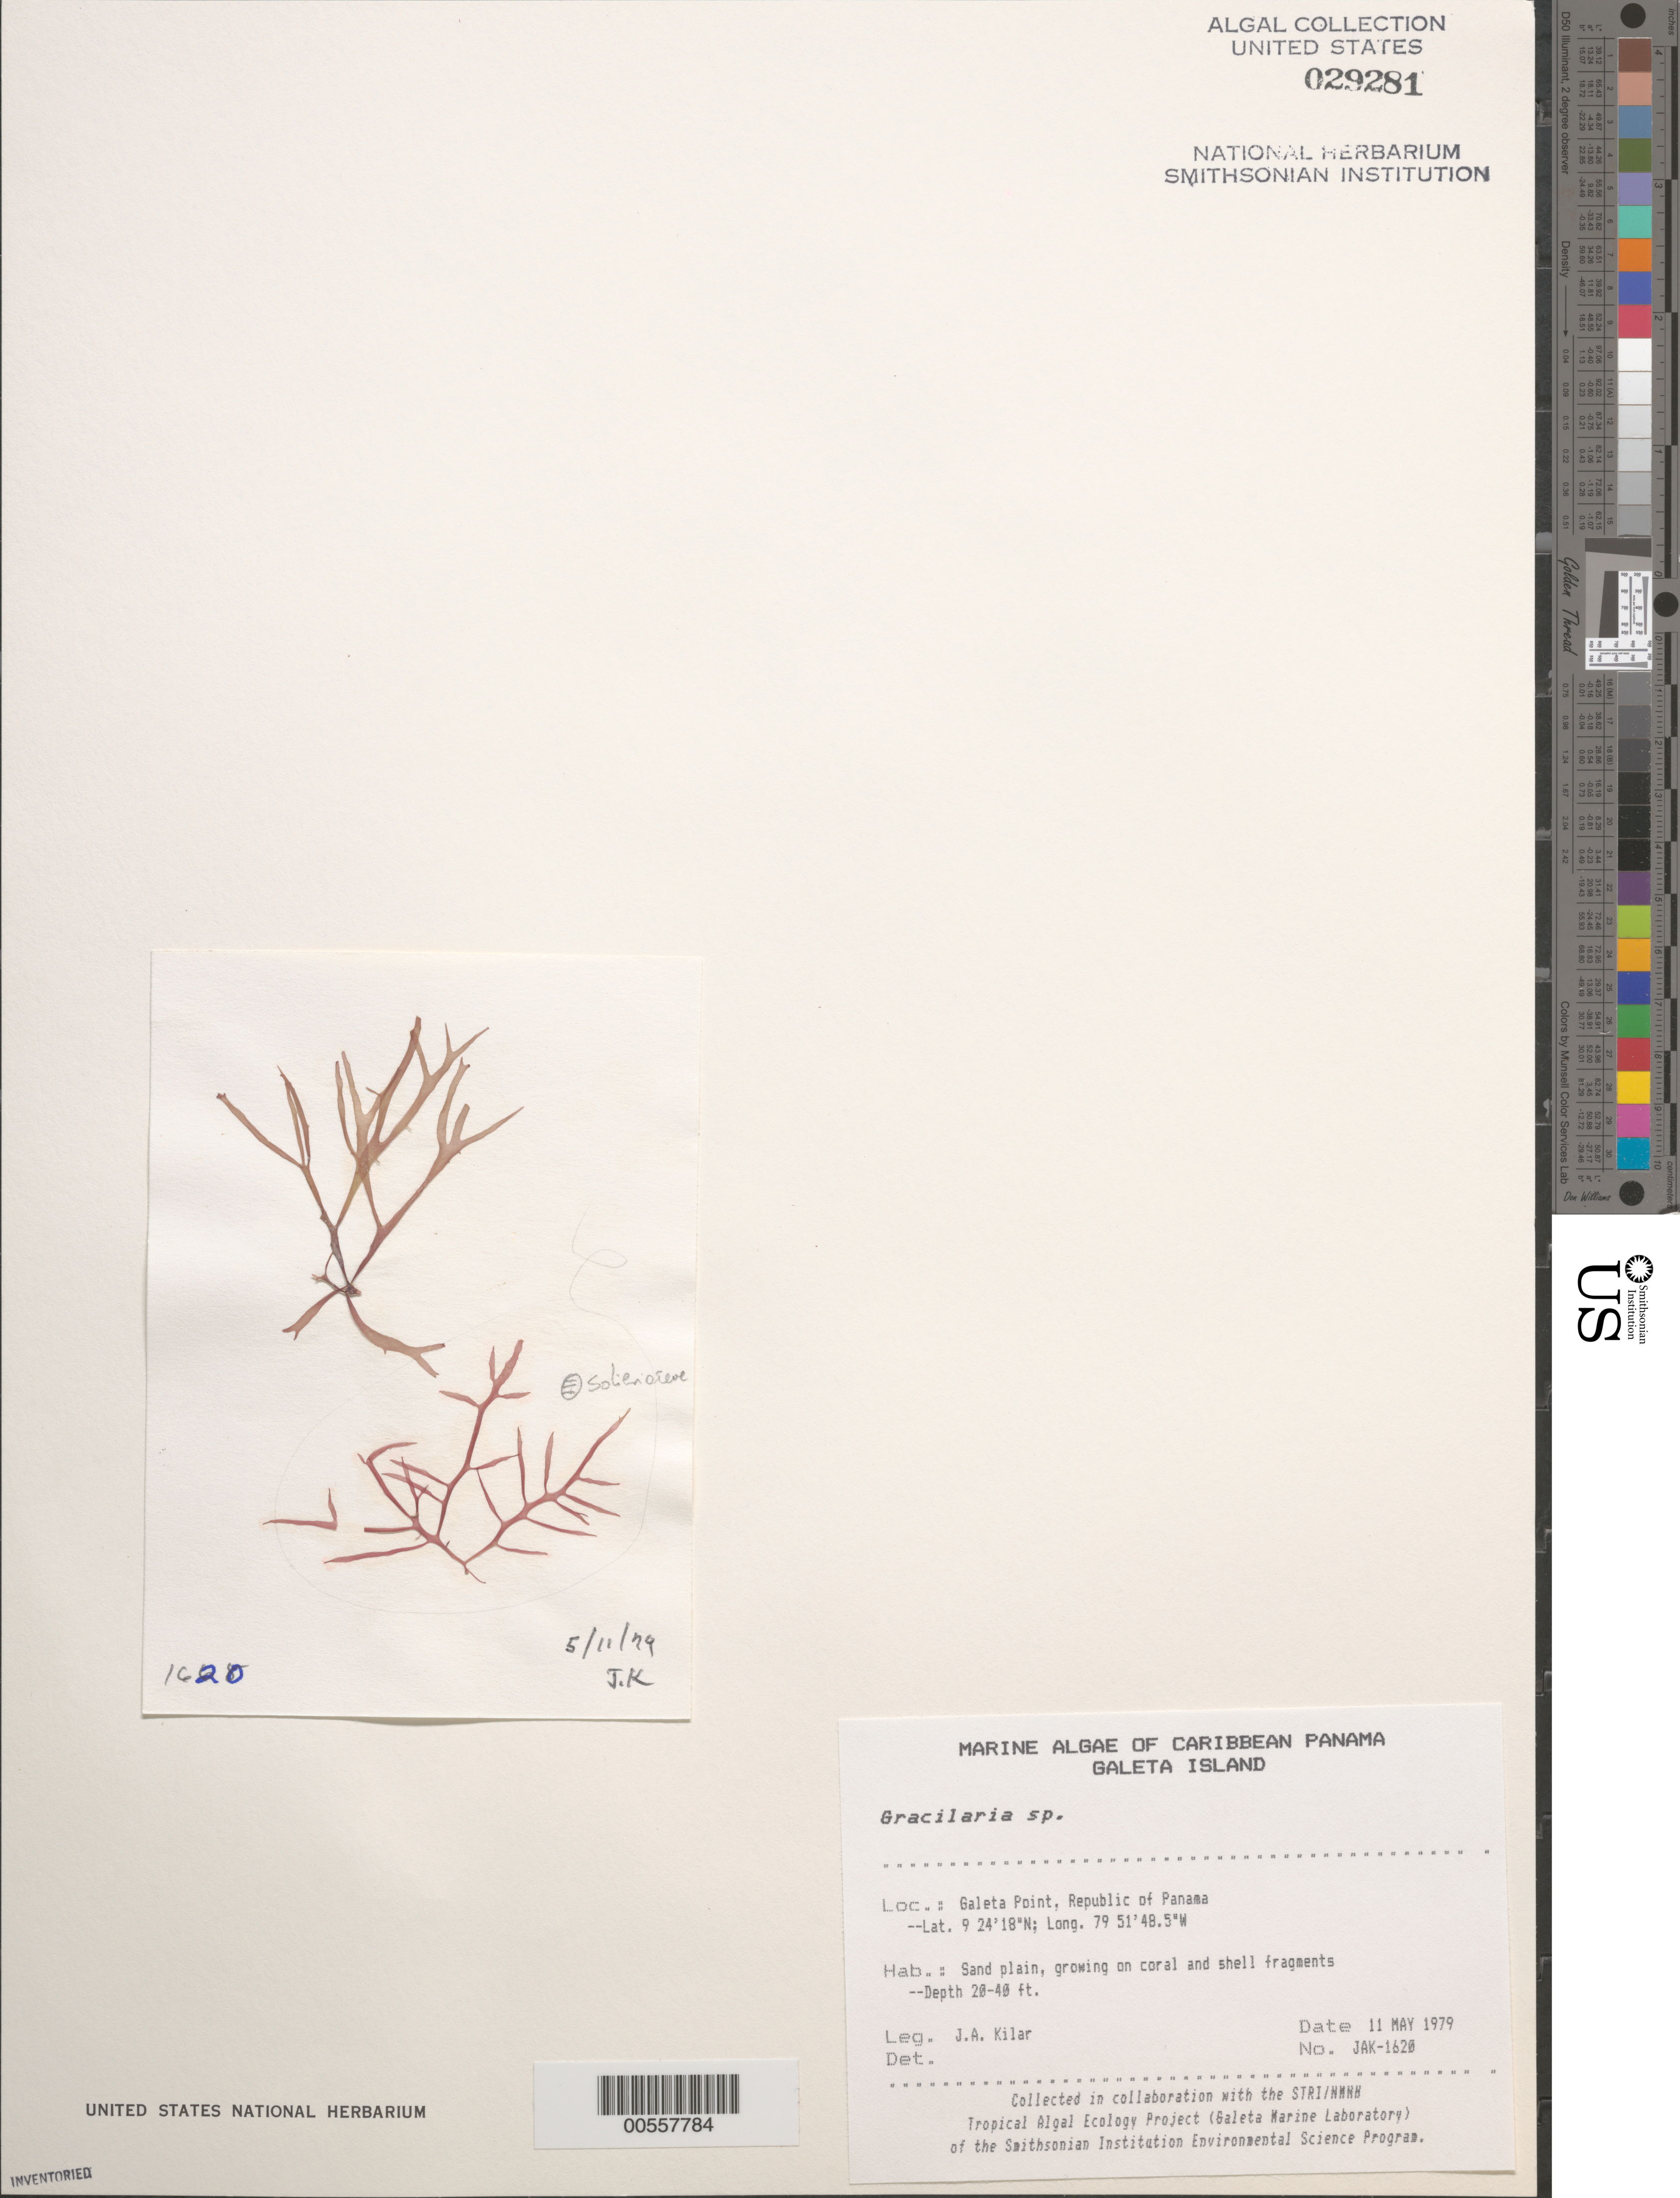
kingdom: Plantae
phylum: Rhodophyta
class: Florideophyceae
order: Gracilariales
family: Gracilariaceae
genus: Gracilaria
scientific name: Gracilaria sp.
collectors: J. A. Kilar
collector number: JAK-1620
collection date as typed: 11 May 1979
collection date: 1979-05-11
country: Panama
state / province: Colón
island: Galeta Island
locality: Galeta Point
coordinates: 9 24' 18" N, 79 51' 48.5" W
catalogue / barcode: US 29281